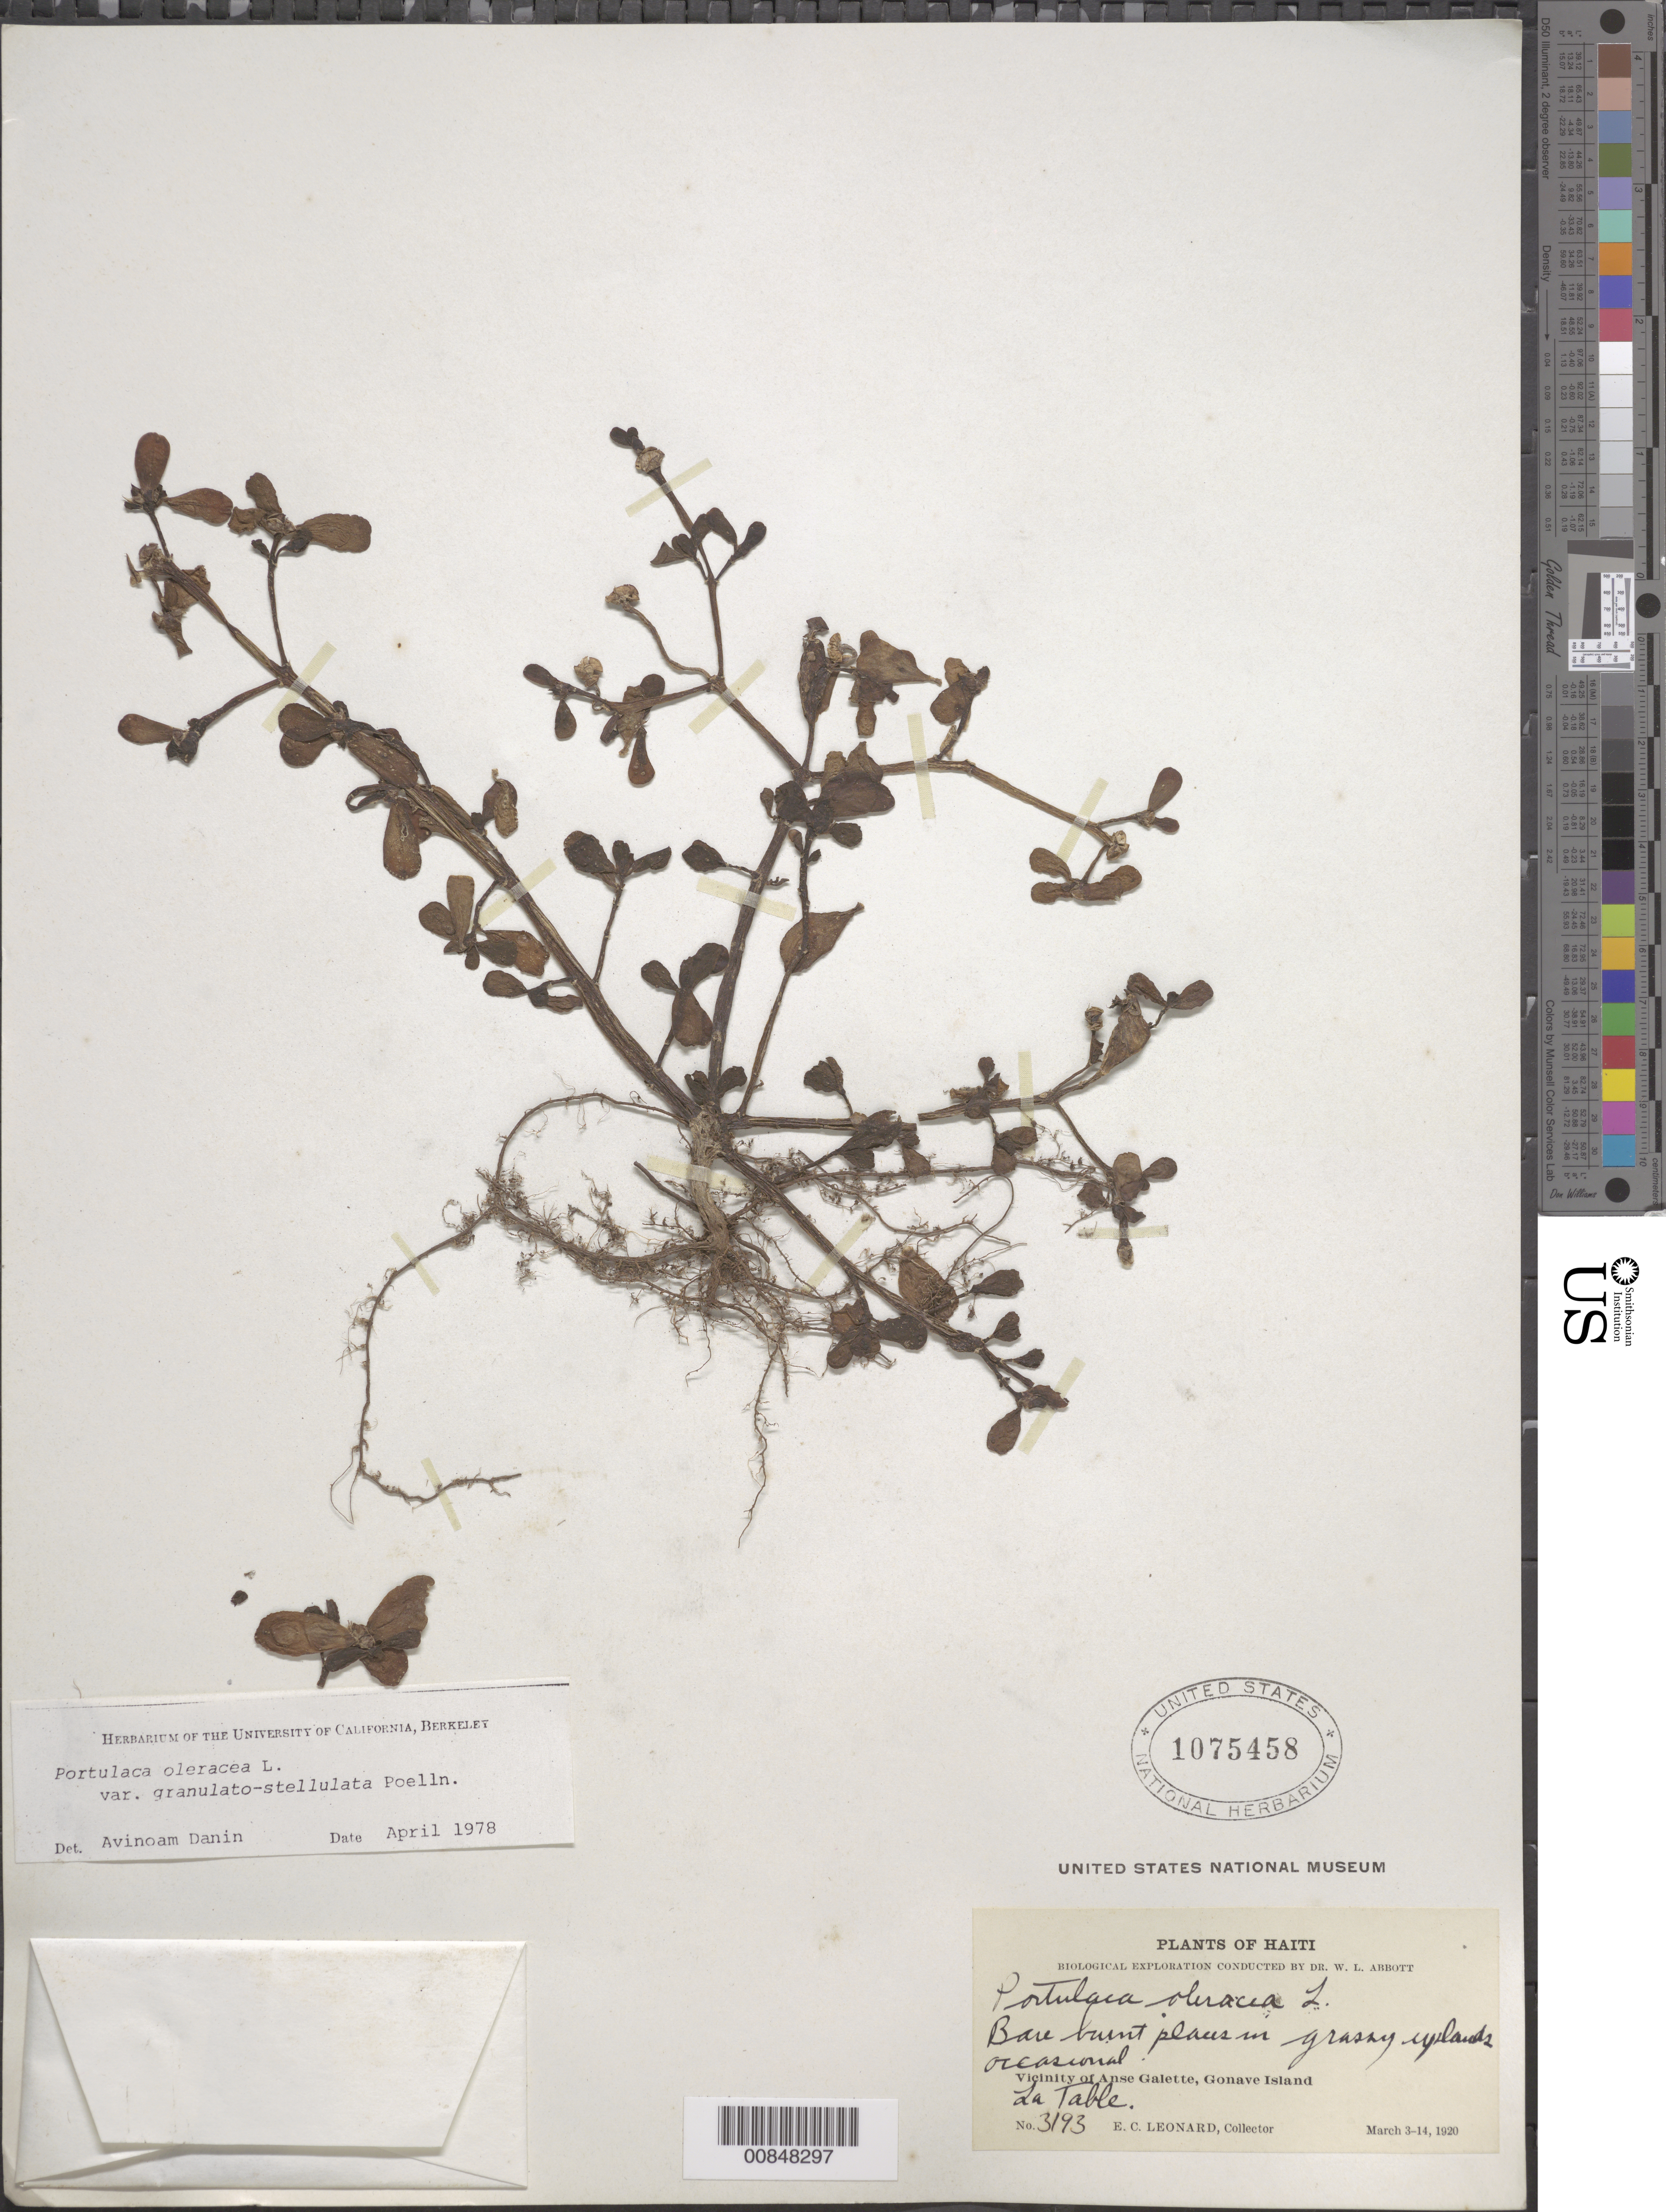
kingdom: Plantae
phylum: Tracheophyta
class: Magnoliopsida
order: Caryophyllales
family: Portulacaceae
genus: Portulaca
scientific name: Portulaca oleracea var. granulatostellulata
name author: Poelln.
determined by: Danin, A., (UC), University of California Berkeley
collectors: E. C. Leonard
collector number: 3193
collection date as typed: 03 Mar 1920 to 14 Mar 1920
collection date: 1920-03-03/1920-03-14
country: Haiti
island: Gonave I.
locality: Vicinity of Anse Galette, Gonave Island. La Table.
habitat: Bare burnt places in grassy uplands.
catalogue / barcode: US 1075458